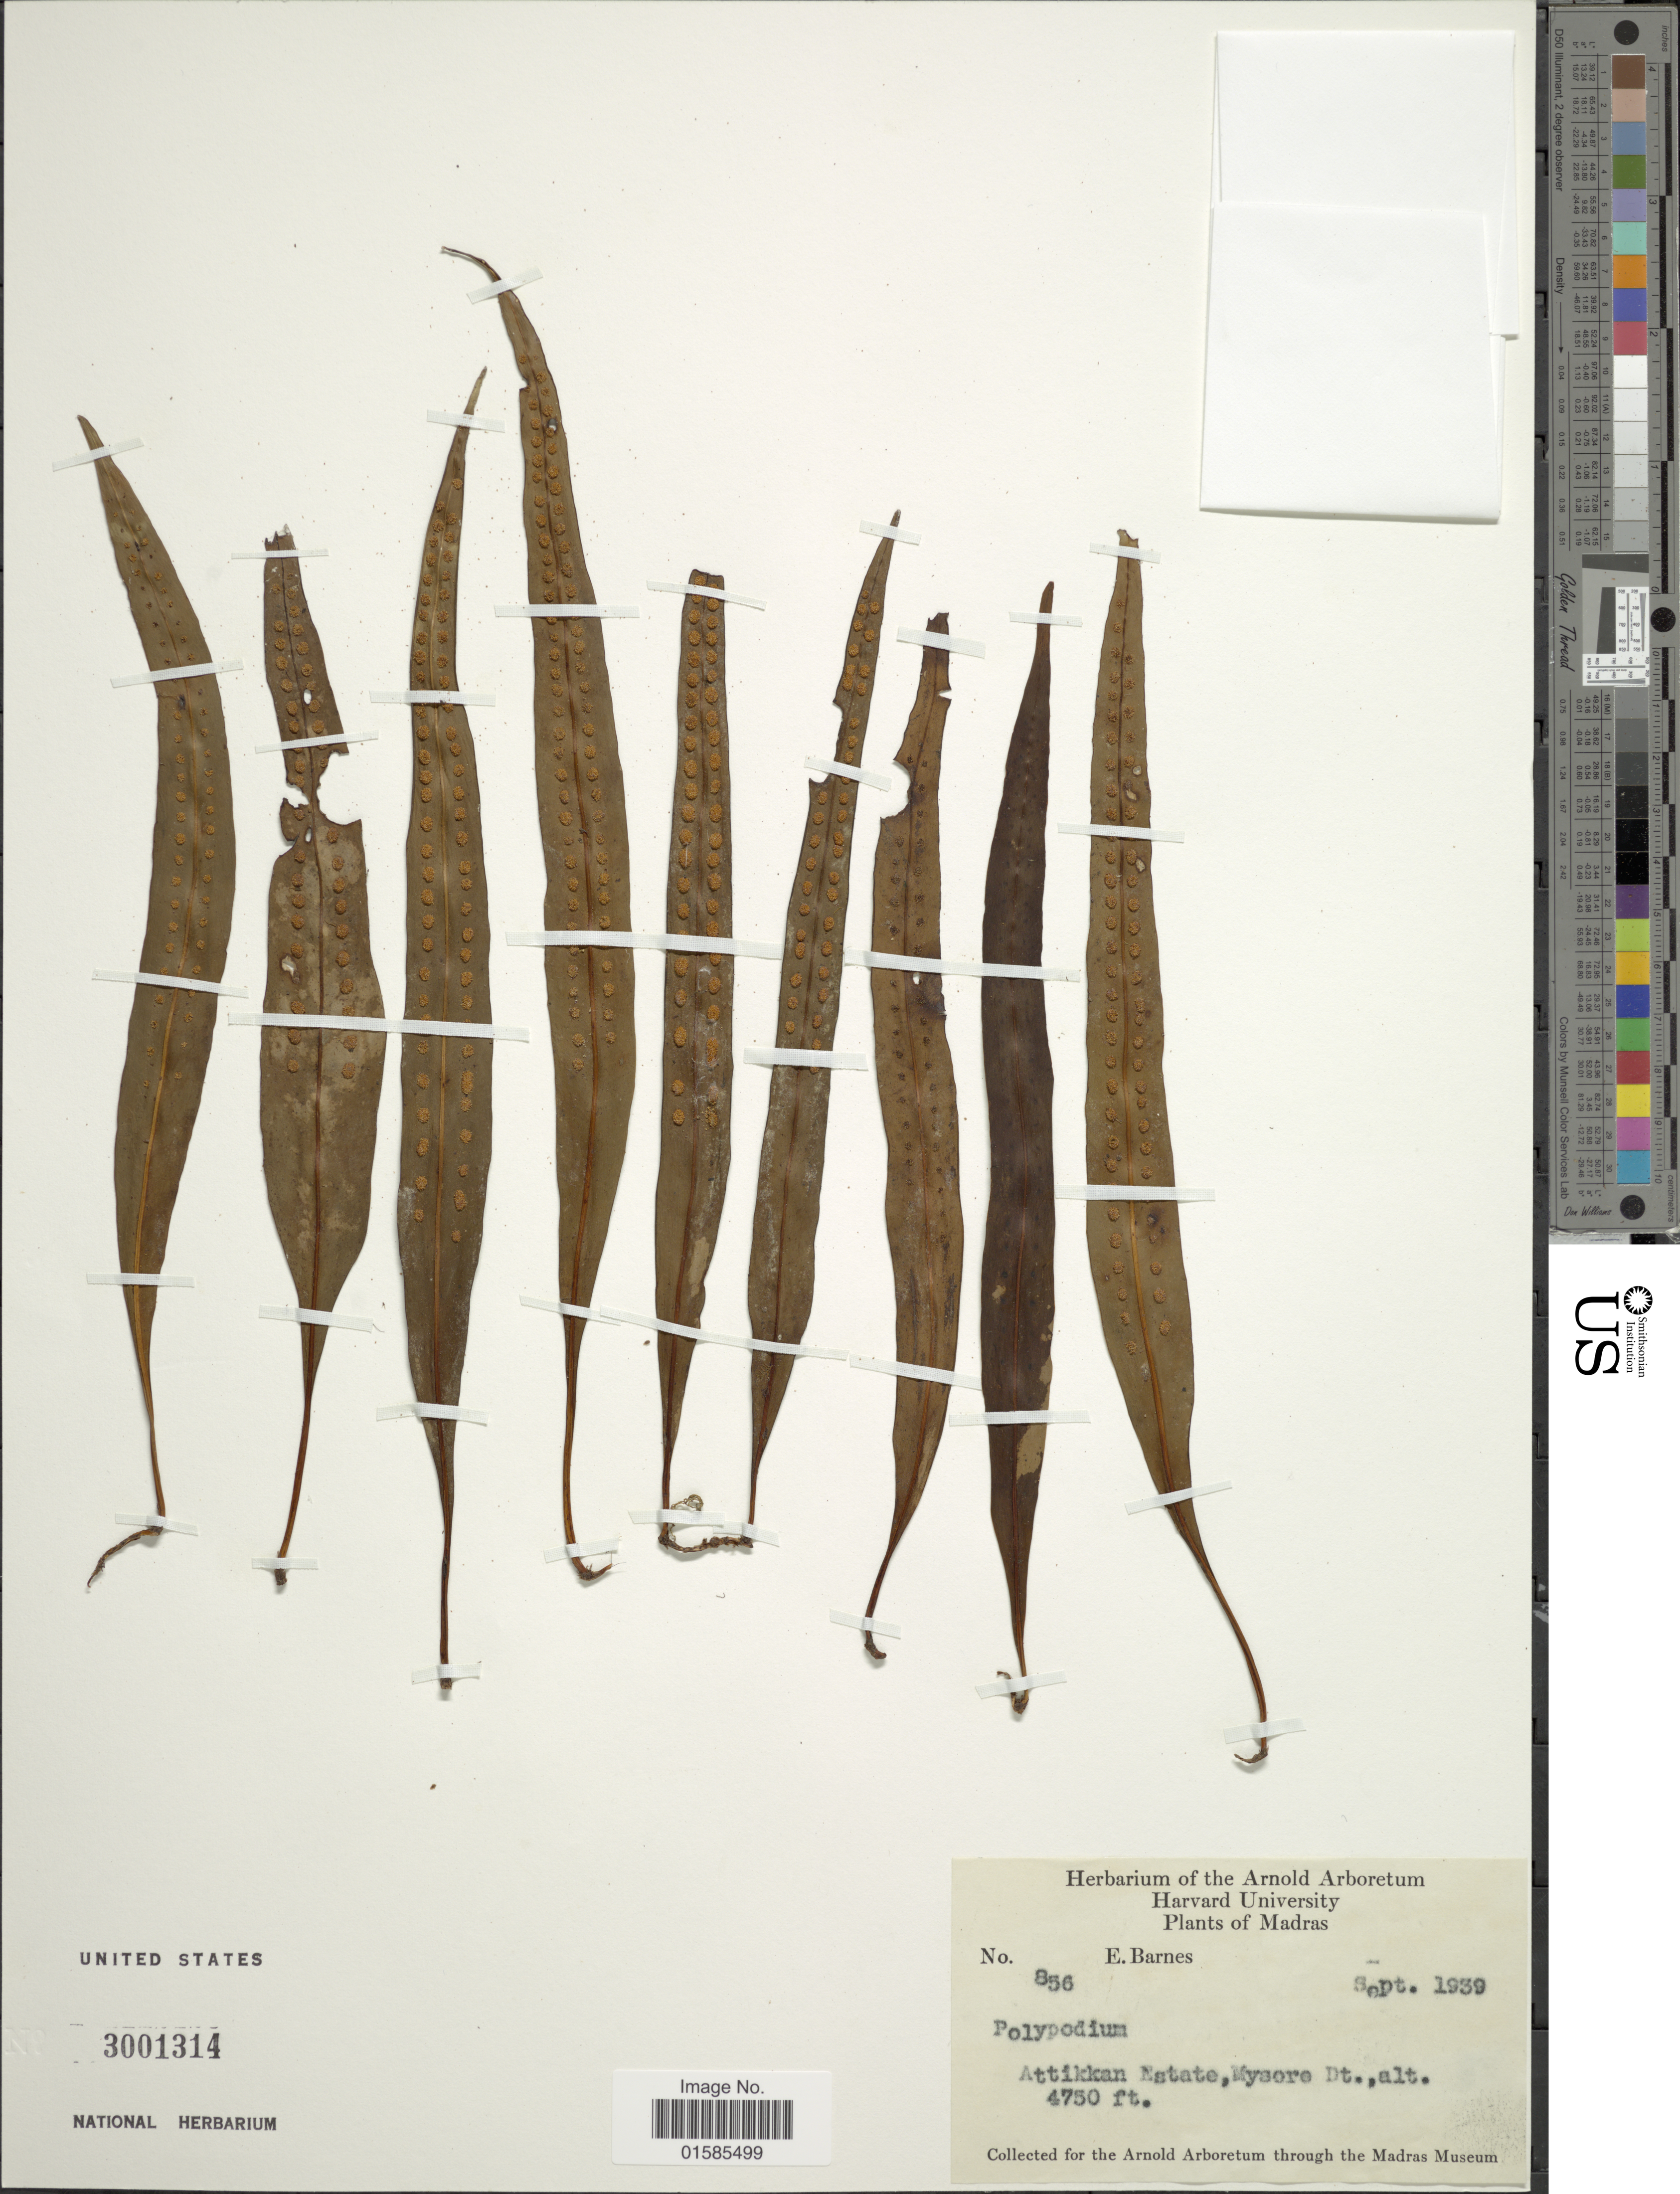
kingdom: Plantae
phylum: Tracheophyta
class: Polypodiopsida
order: Polypodiales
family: Polypodiaceae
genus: Leptochilus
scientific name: Leptochilus sp.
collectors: E. Barnes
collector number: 856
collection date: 1939-09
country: India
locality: Madras, Attikkan Nstate, Mysore Dt.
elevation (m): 1448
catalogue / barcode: US 3001314